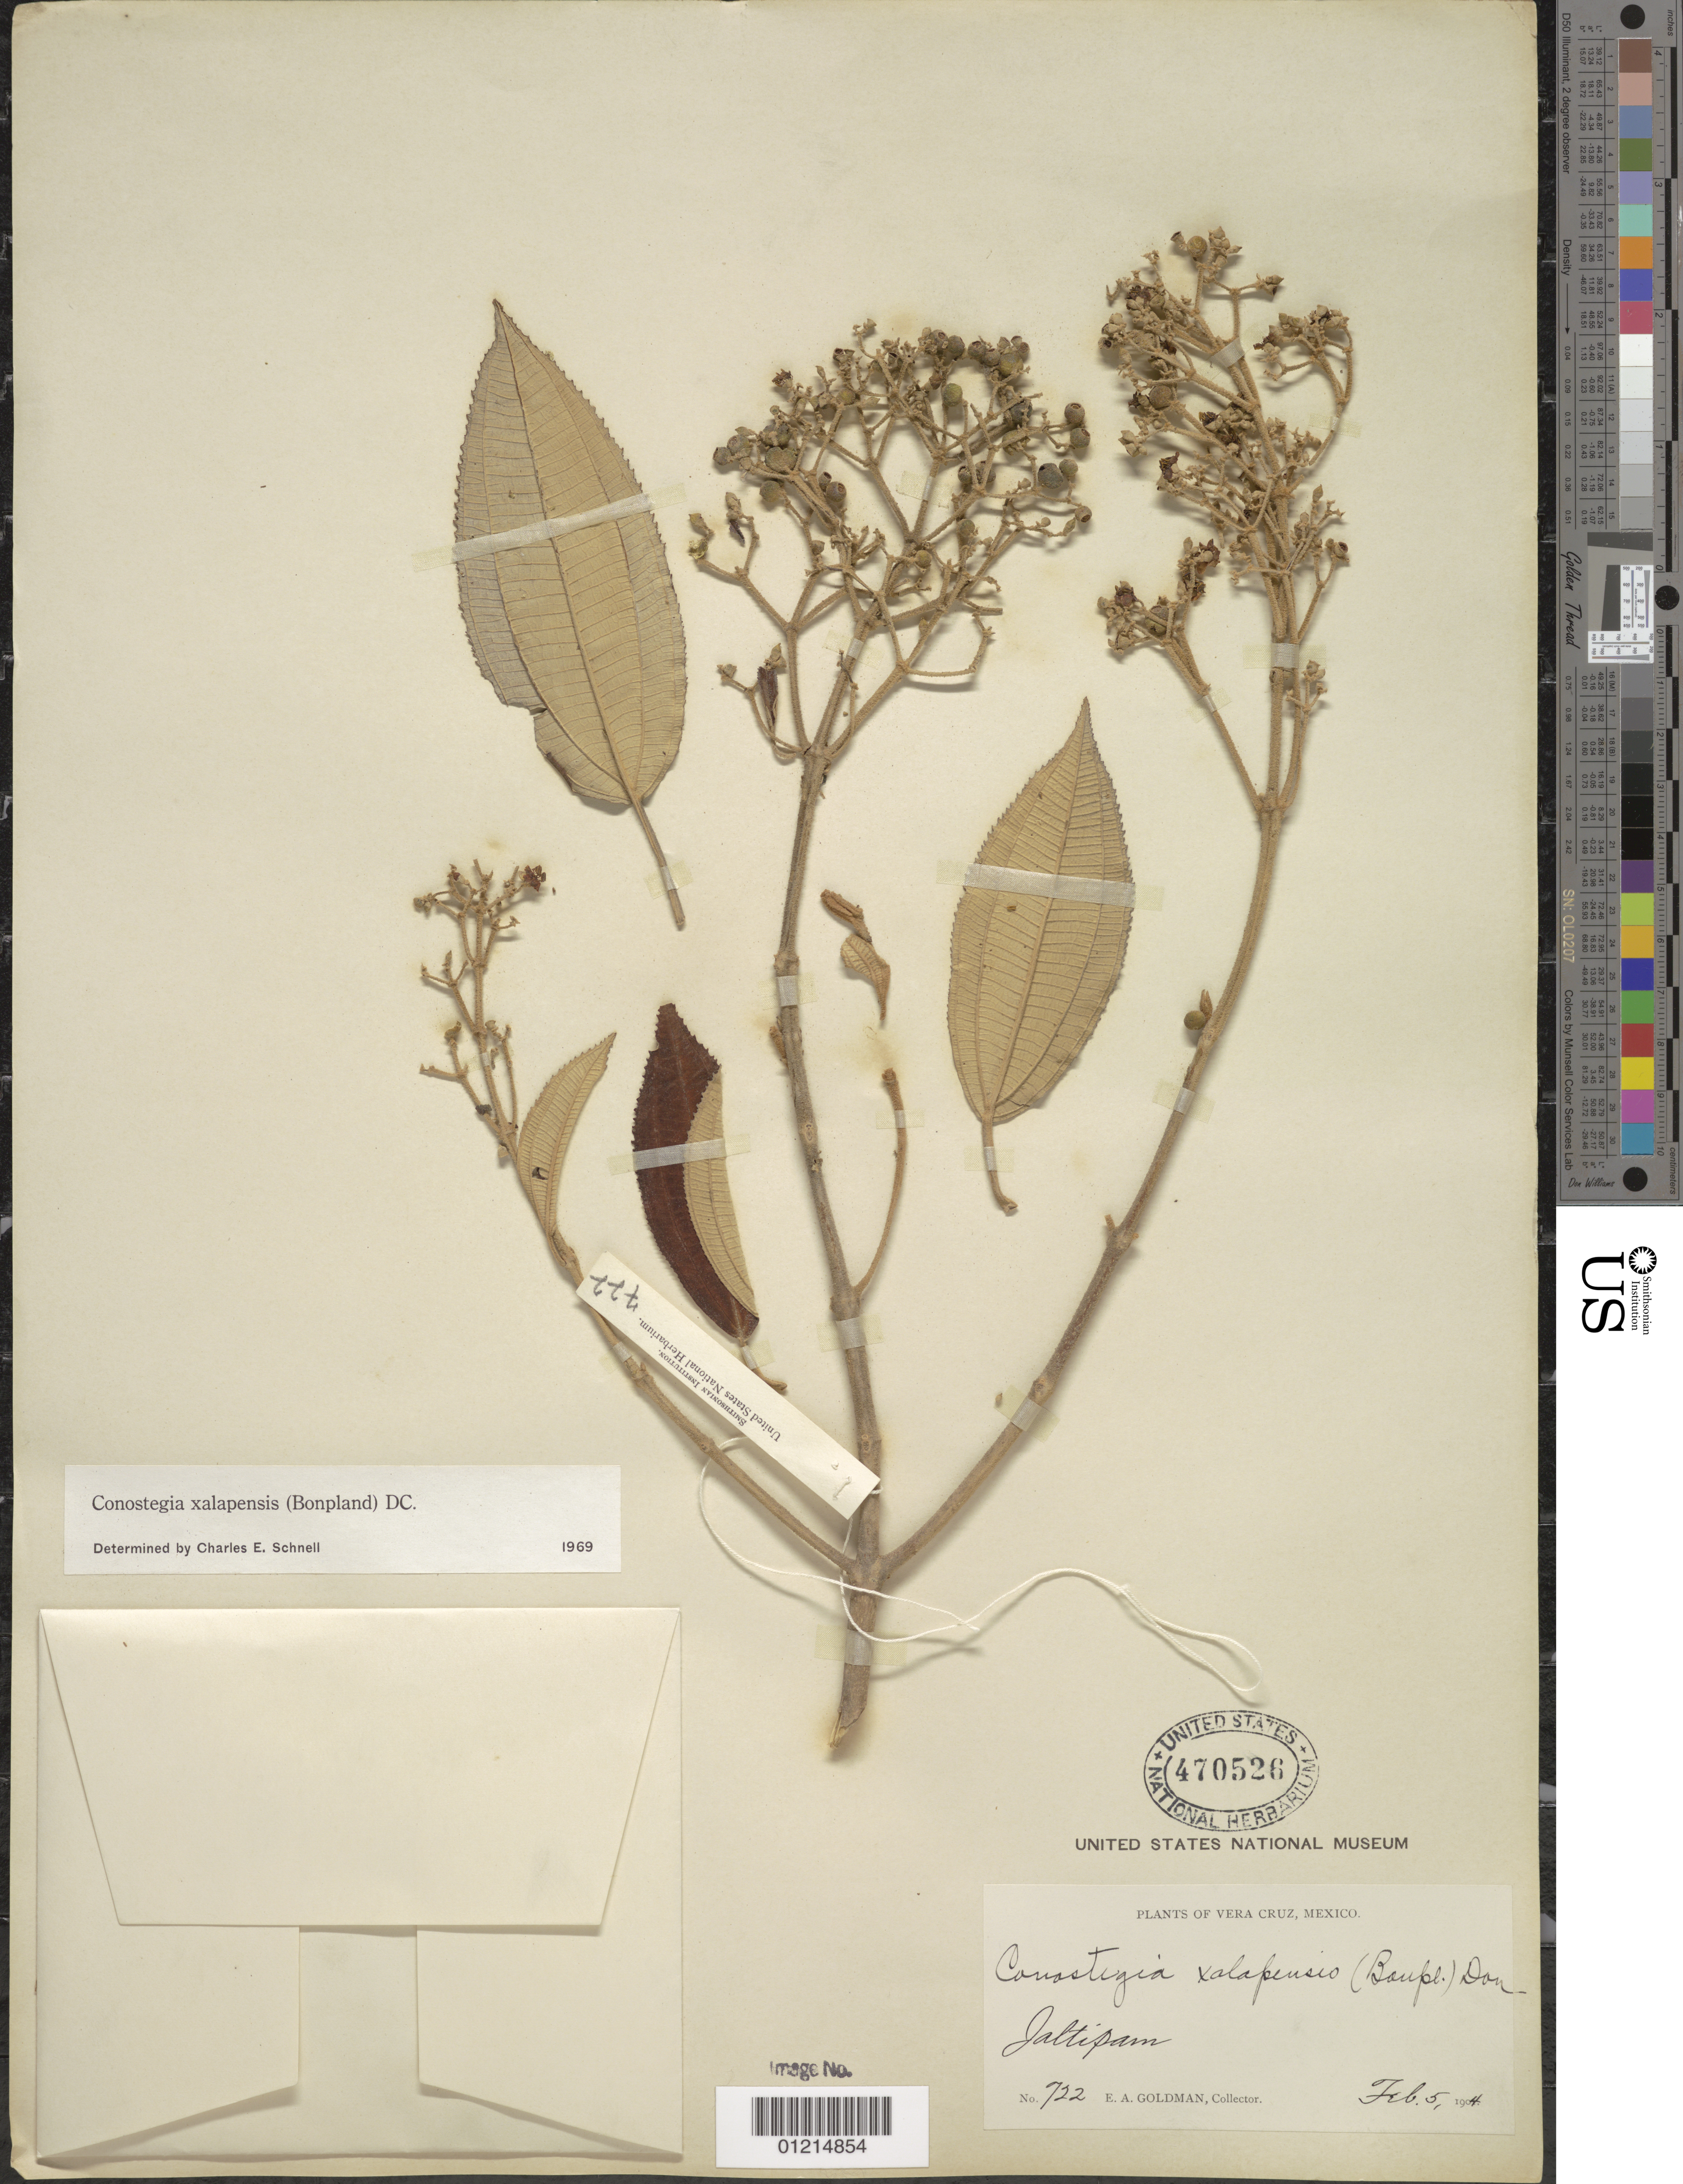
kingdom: Plantae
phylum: Tracheophyta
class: Magnoliopsida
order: Myrtales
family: Melastomataceae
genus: Conostegia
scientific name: Conostegia quadrangularis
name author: Schltdl. ex Steud.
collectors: E. A. Goldman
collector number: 732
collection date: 1904-02-05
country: Mexico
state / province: Veracruz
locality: Jaltipam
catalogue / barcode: US 470526